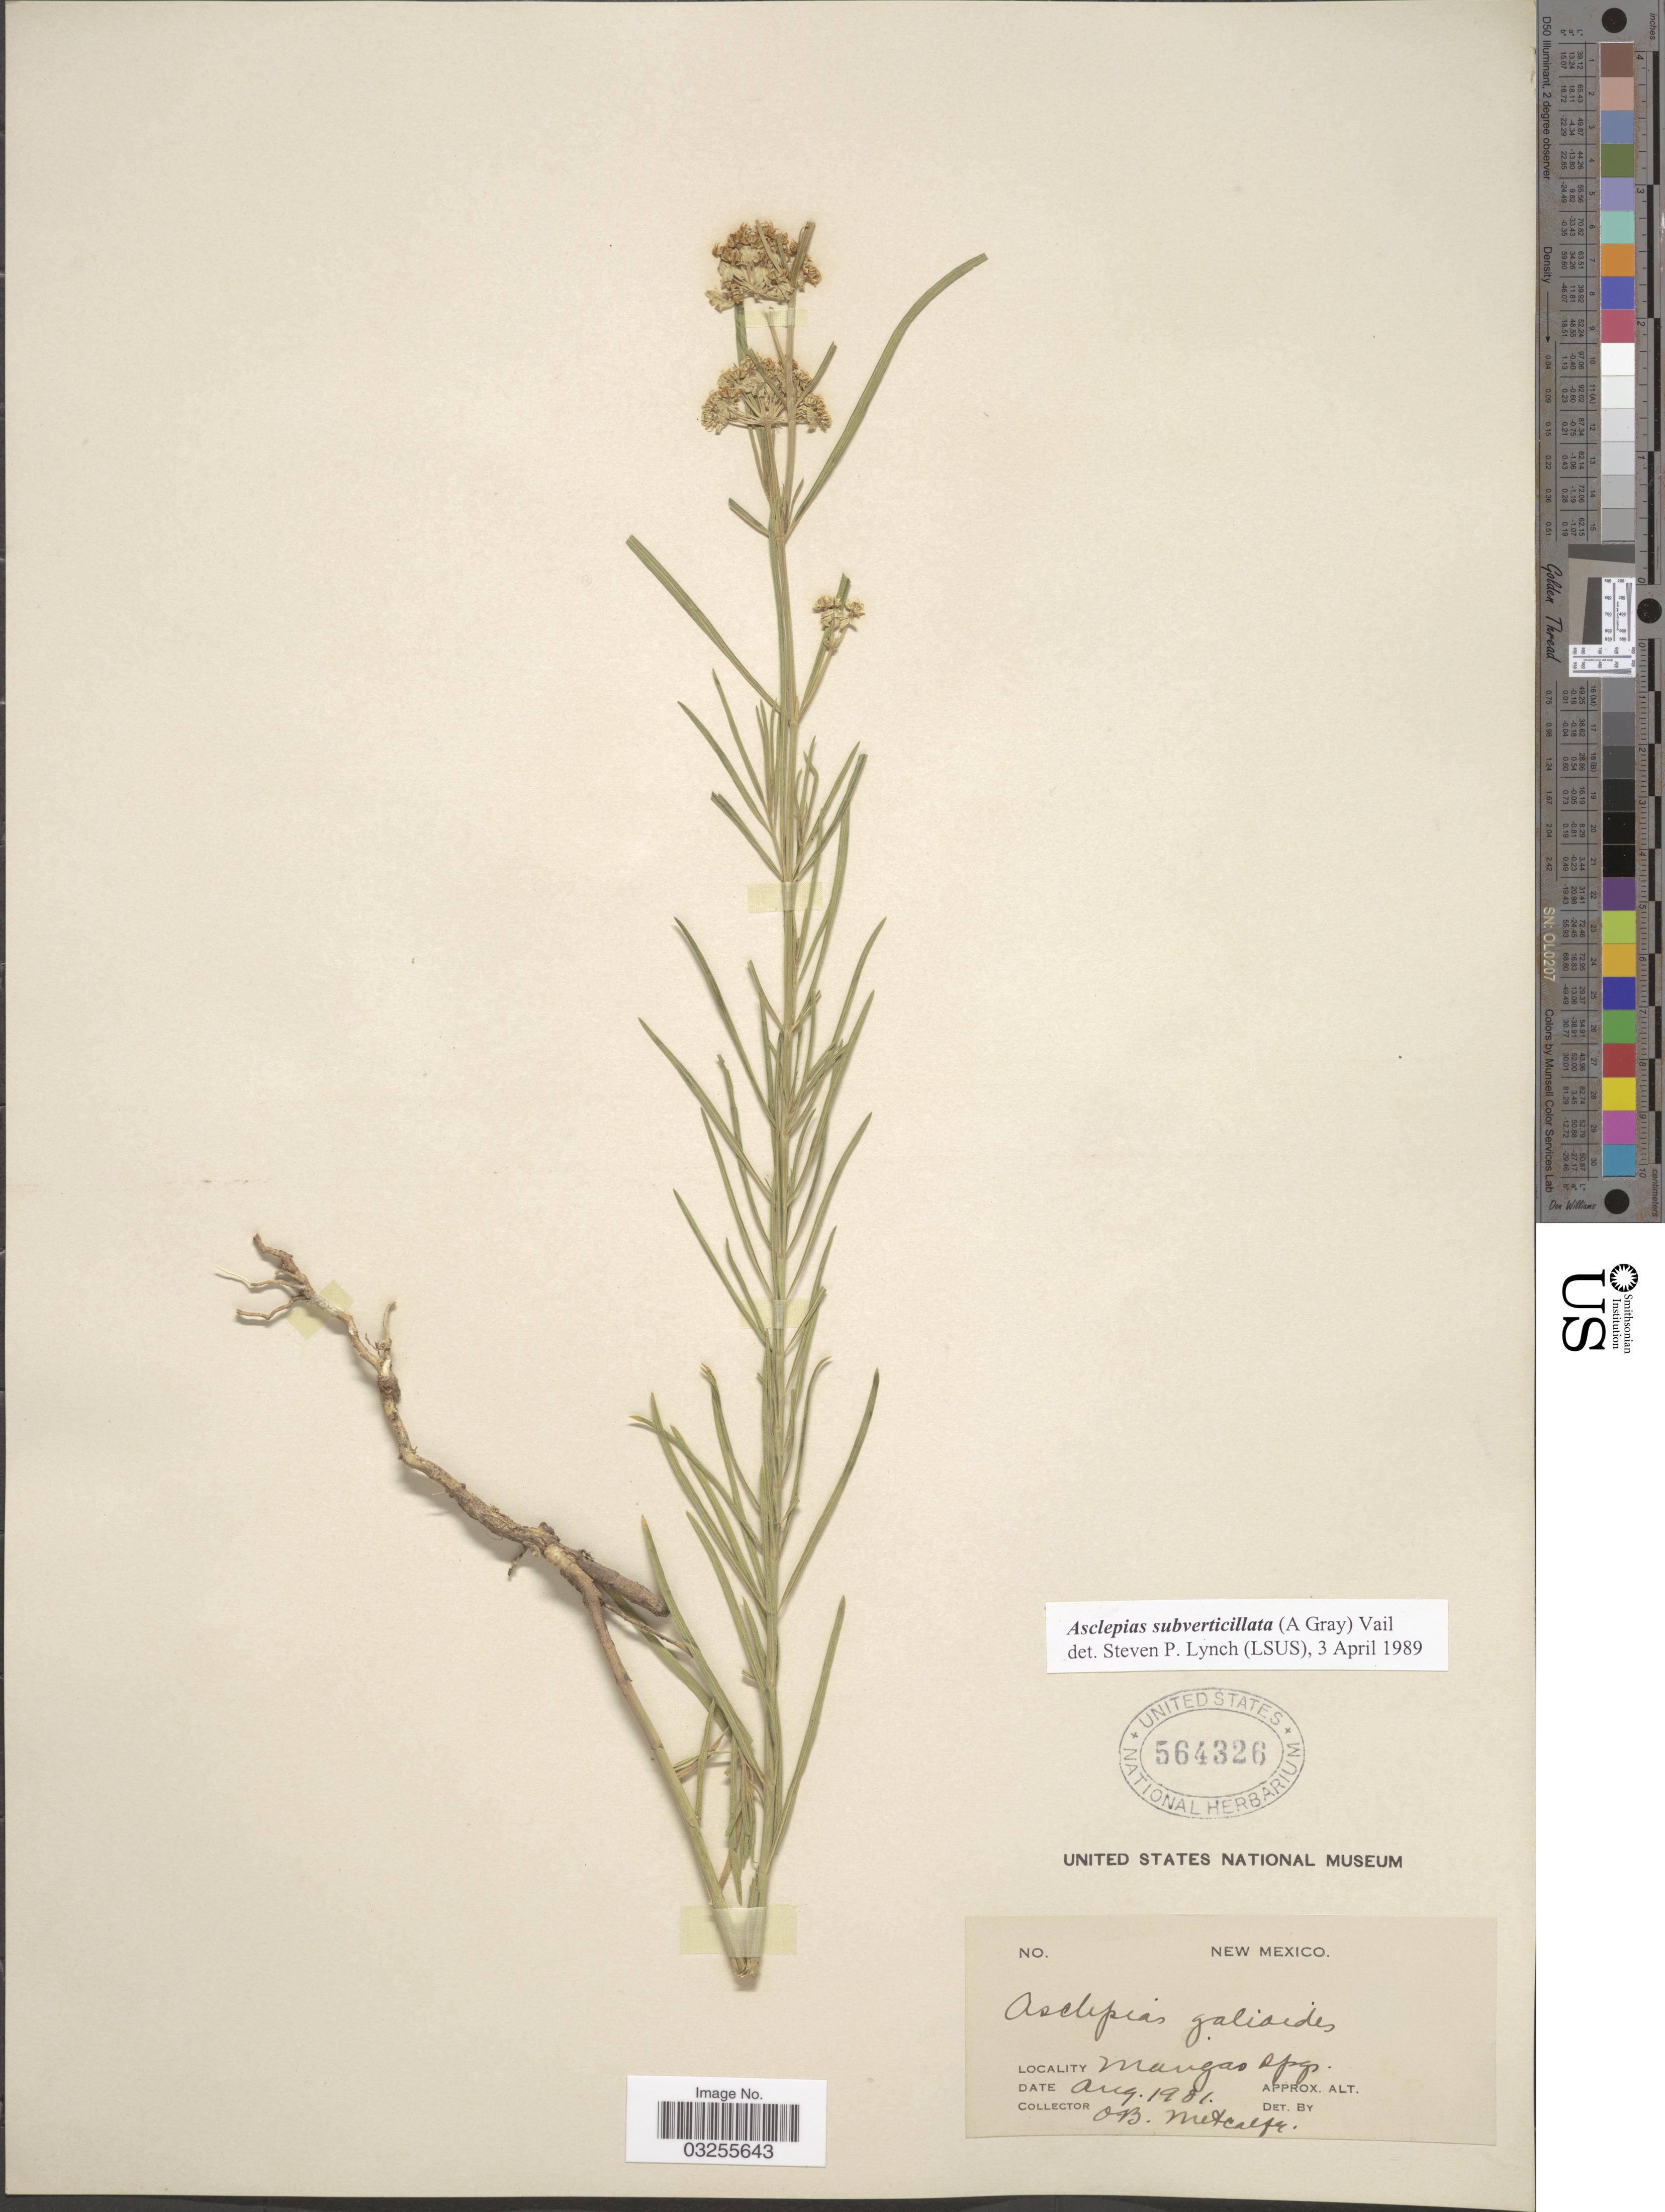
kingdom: Plantae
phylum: Tracheophyta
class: Magnoliopsida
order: Gentianales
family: Apocynaceae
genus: Asclepias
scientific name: Asclepias subverticillata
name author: (A. Gray) Vail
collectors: O. B. Metcalfe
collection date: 1981-08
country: United States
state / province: New Mexico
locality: Mangas Spgs.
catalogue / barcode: US 564326